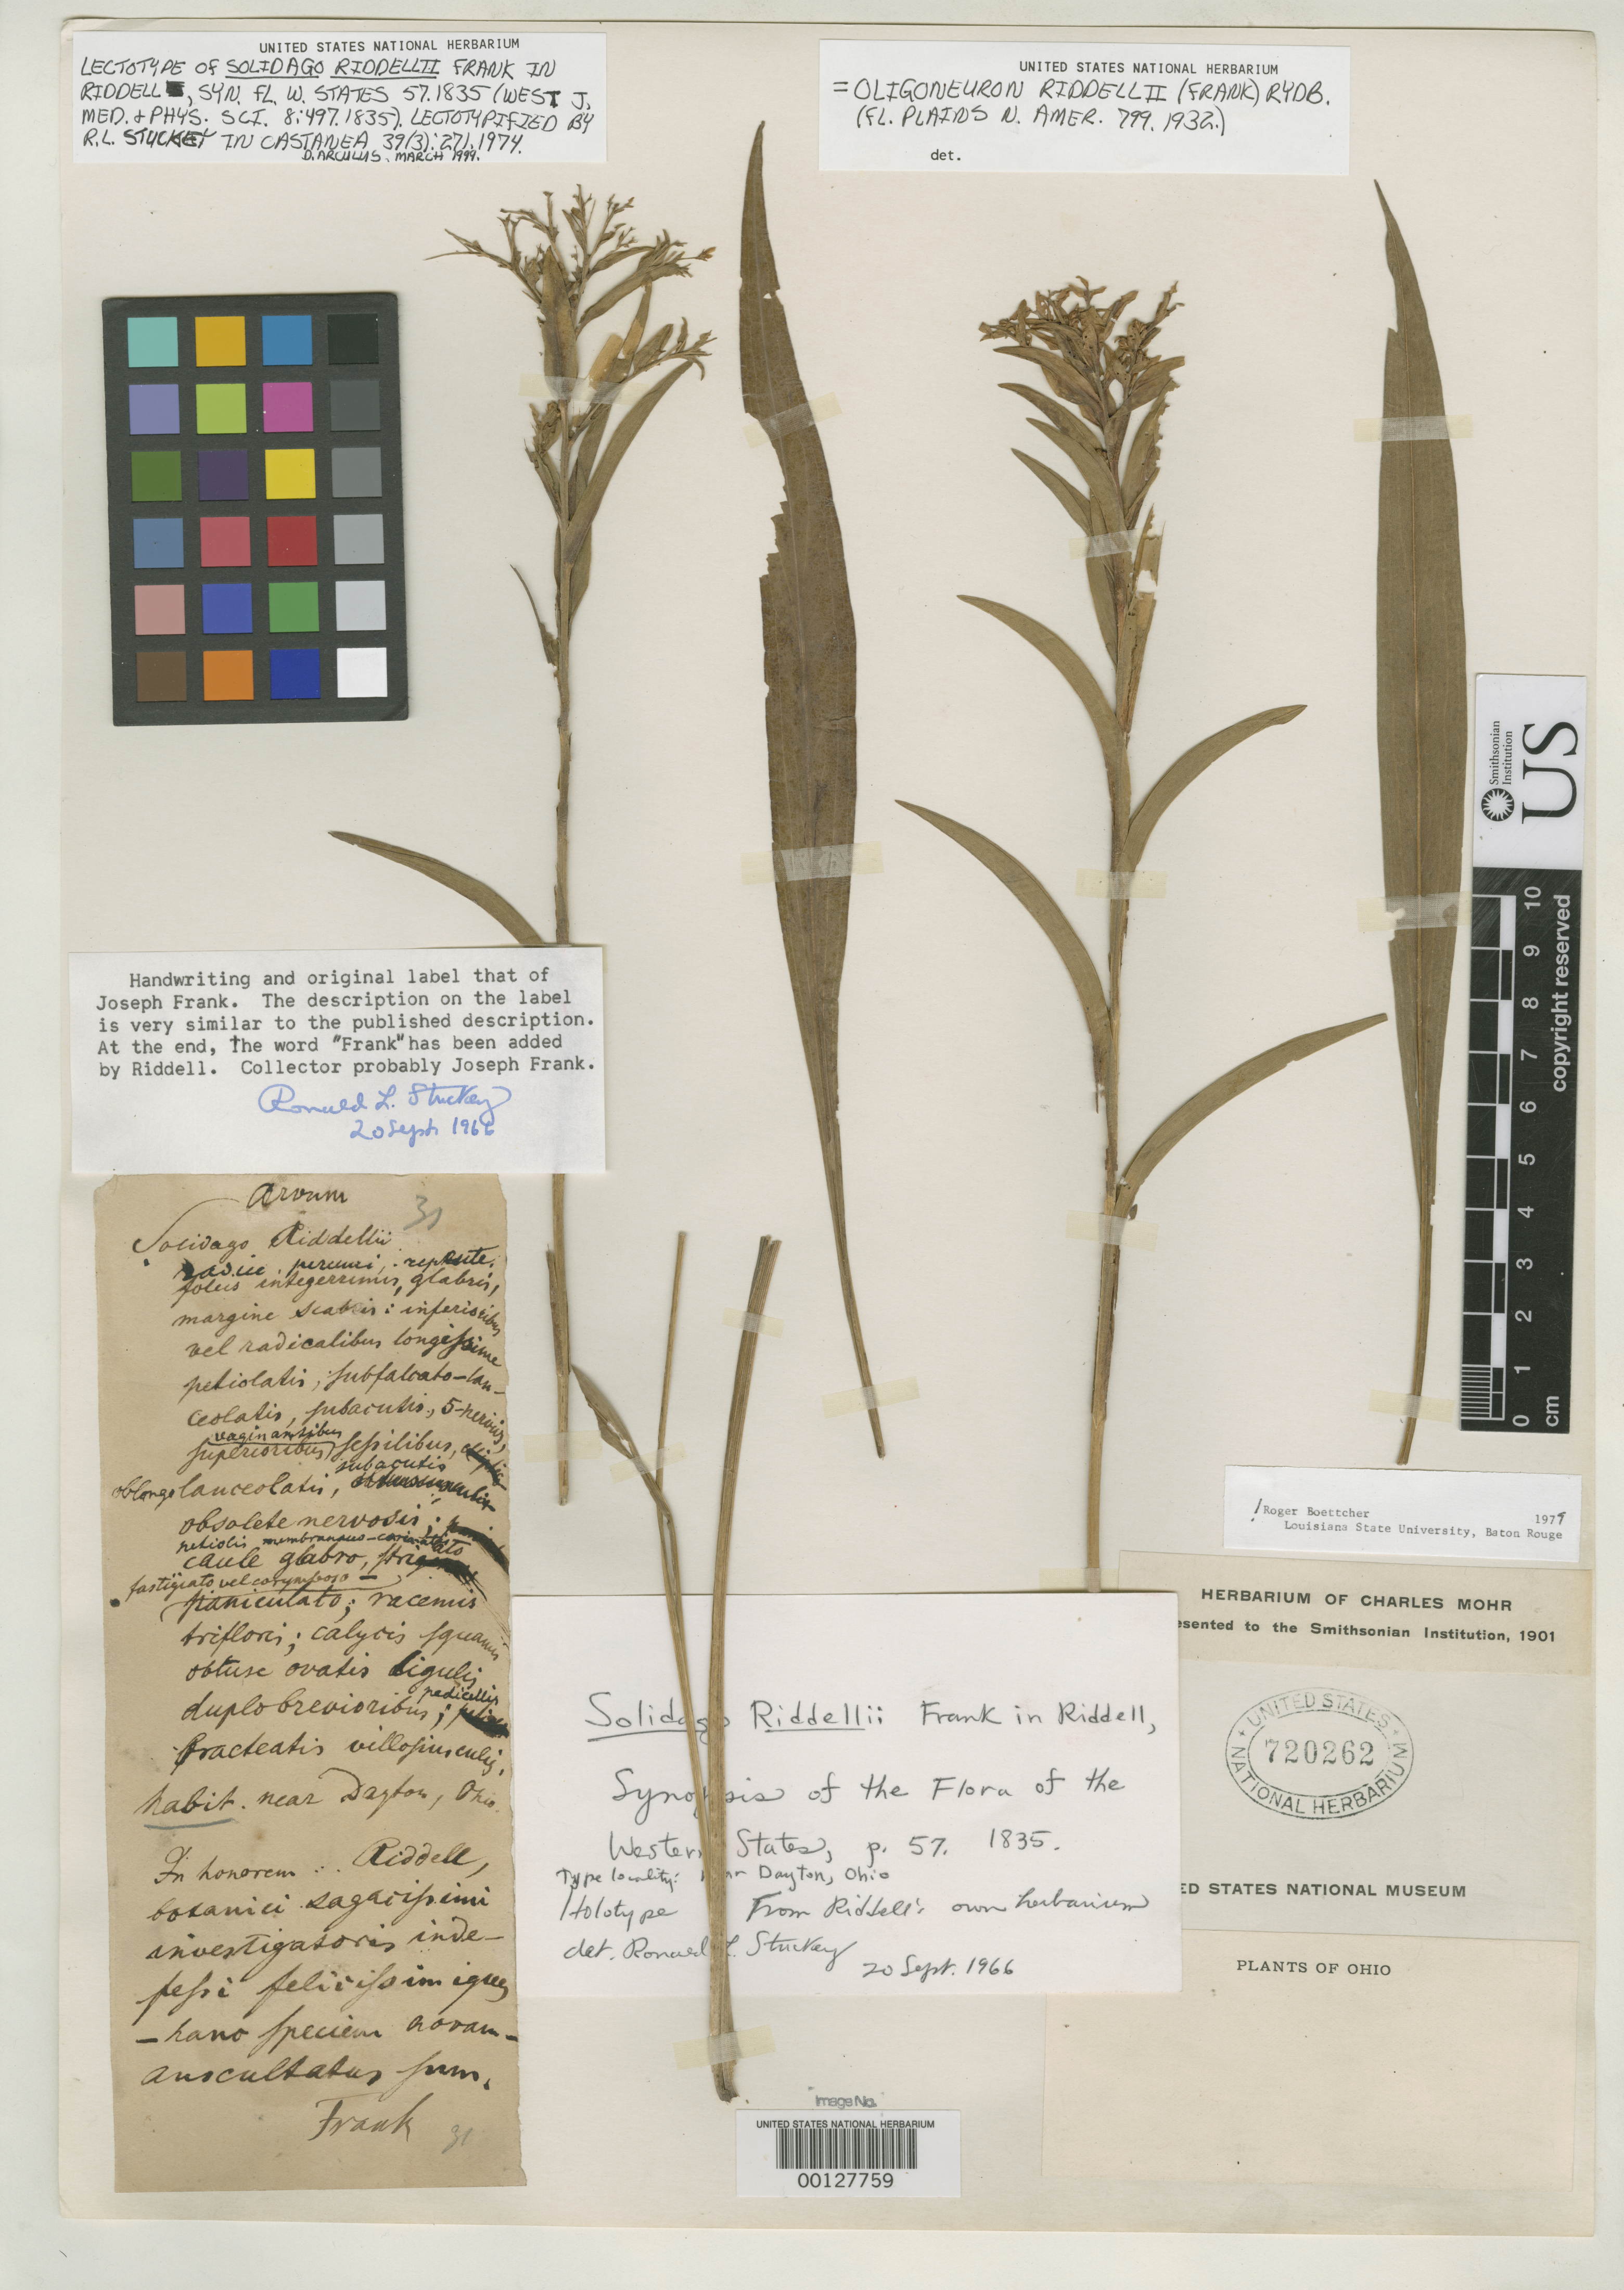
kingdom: Plantae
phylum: Tracheophyta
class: Magnoliopsida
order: Asterales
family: Asteraceae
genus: Solidago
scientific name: Solidago riddellii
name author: Frank in Riddell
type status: Lectotype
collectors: J. Frank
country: United States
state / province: Ohio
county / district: Montgomery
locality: Near Dayton.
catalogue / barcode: US 720262